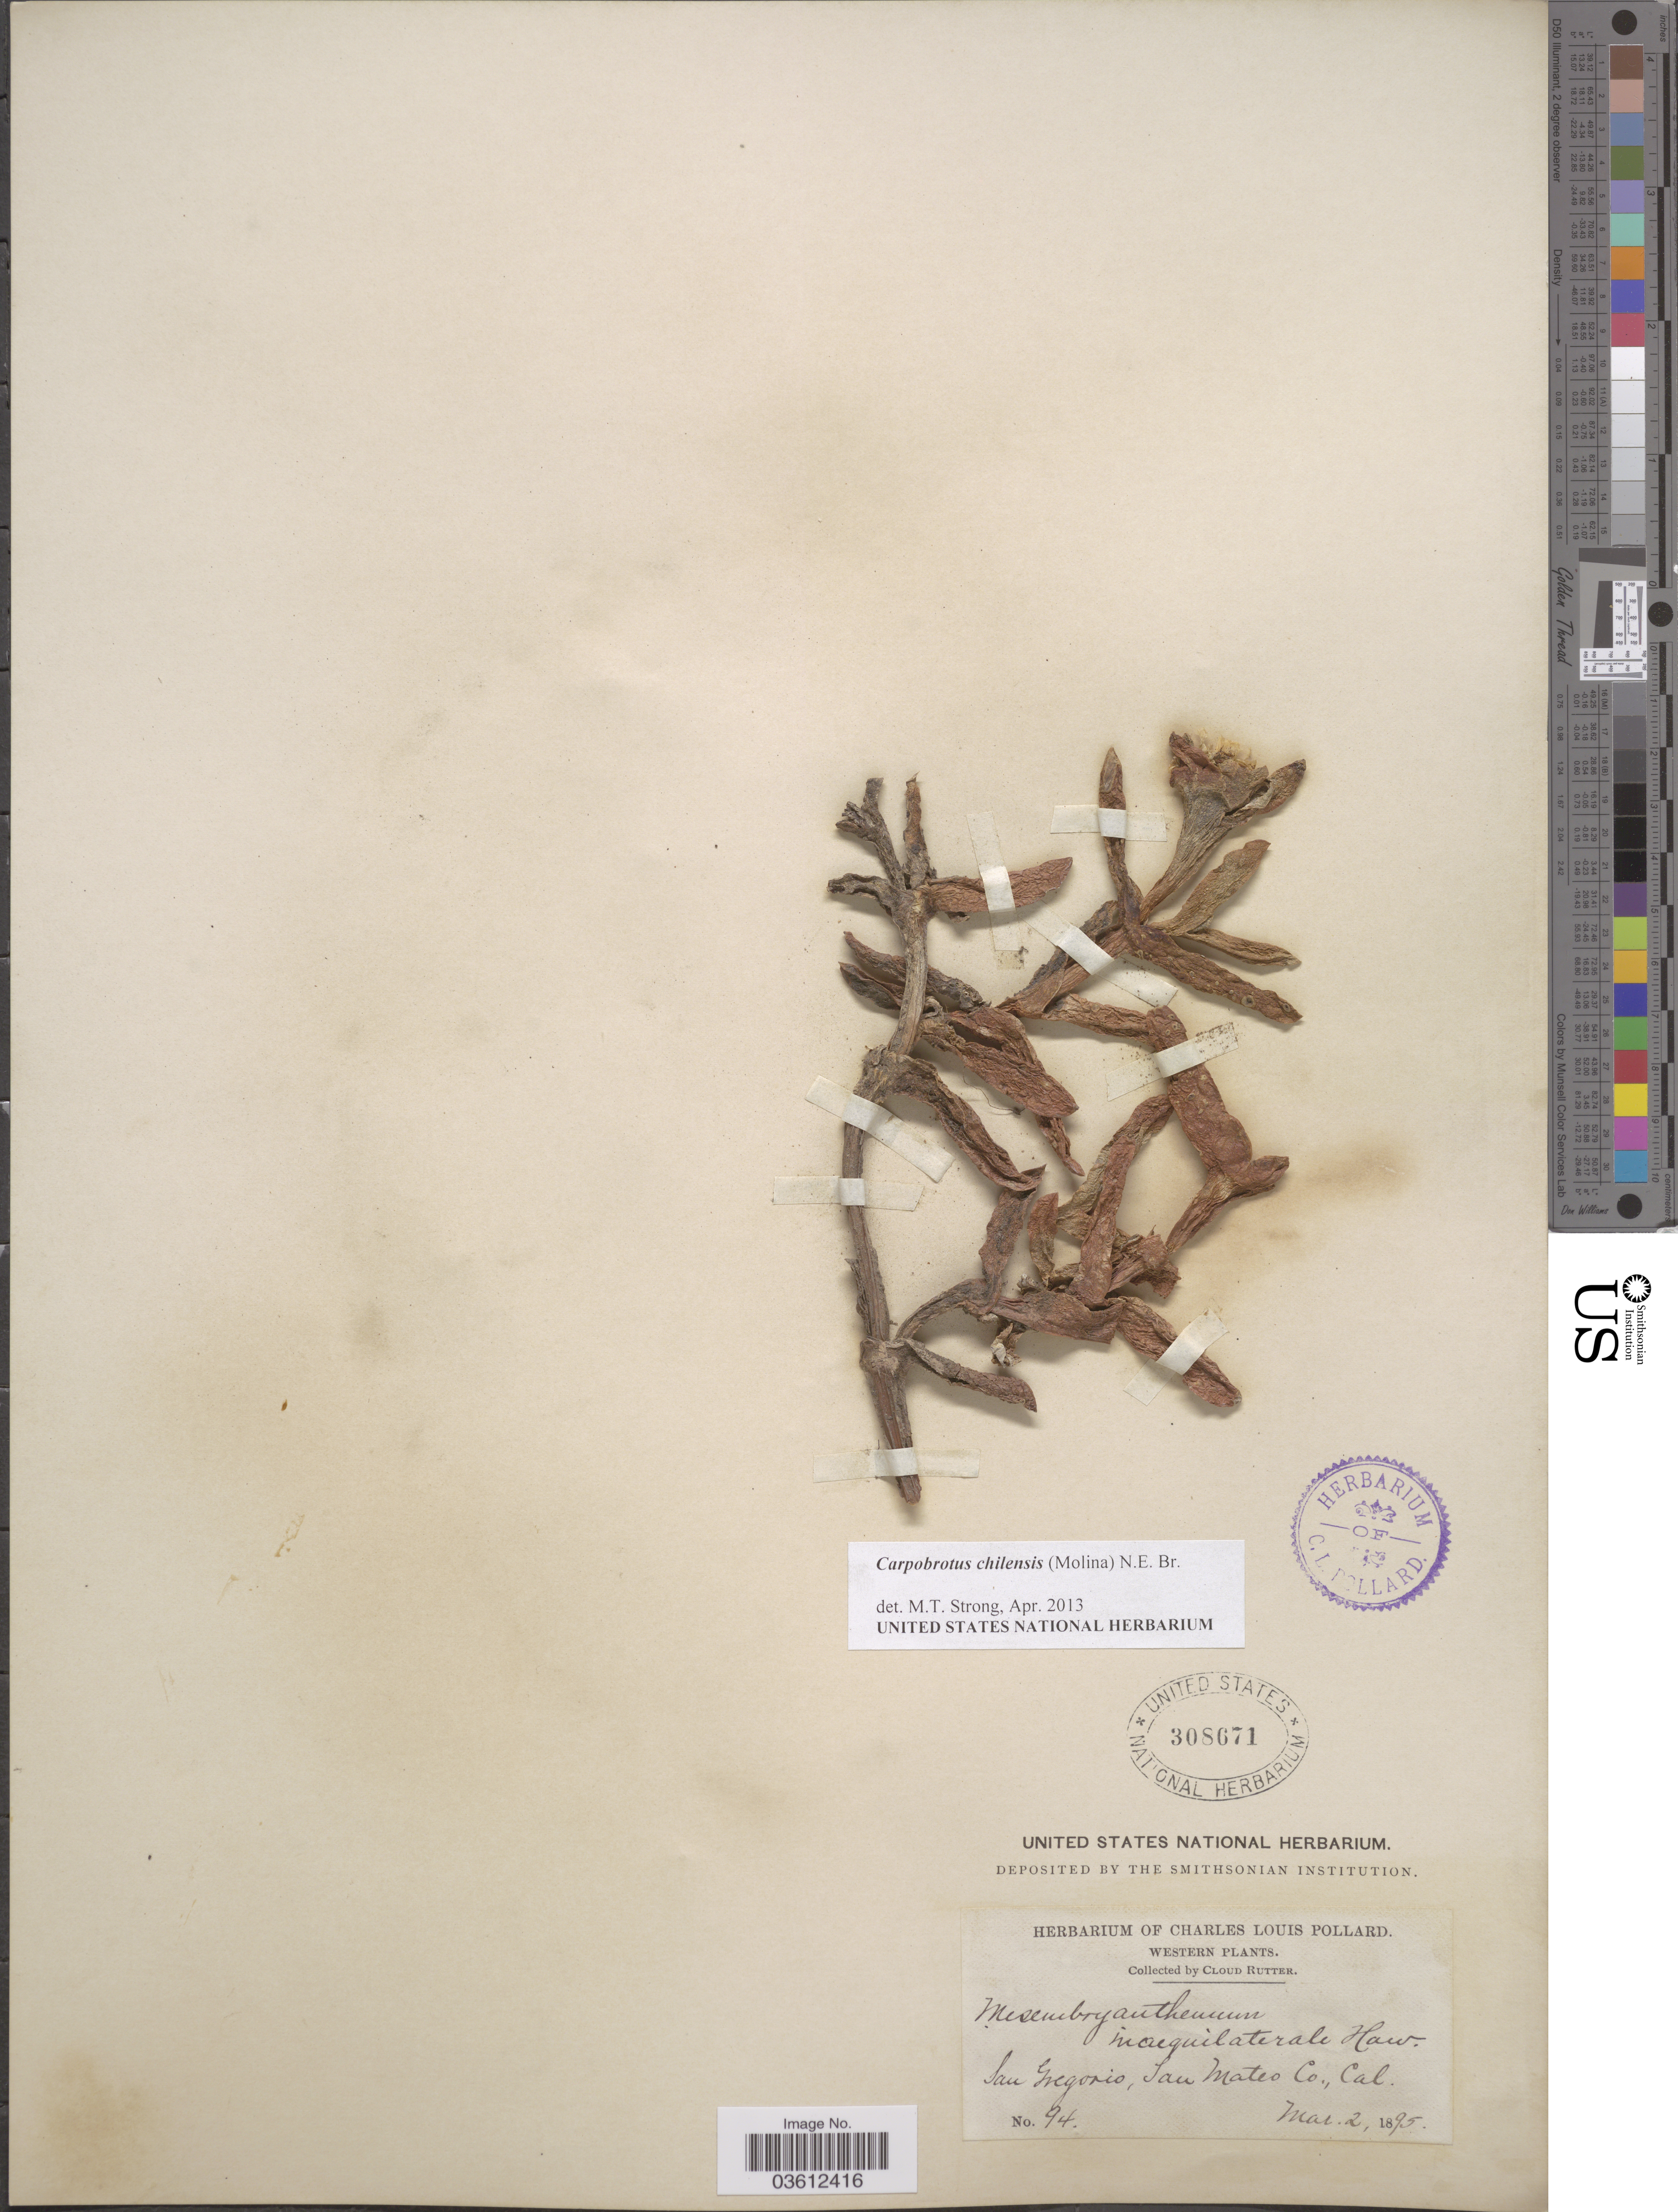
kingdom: Plantae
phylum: Tracheophyta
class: Magnoliopsida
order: Caryophyllales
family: Aizoaceae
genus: Carpobrotus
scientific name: Carpobrotus chilensis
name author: (Molina) N.E. Br.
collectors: C. Rutter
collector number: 94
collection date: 1895-03-02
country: United States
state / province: California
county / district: San Mateo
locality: Western Plants. San Gregorio, San Mateo Co.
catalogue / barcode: US 308671